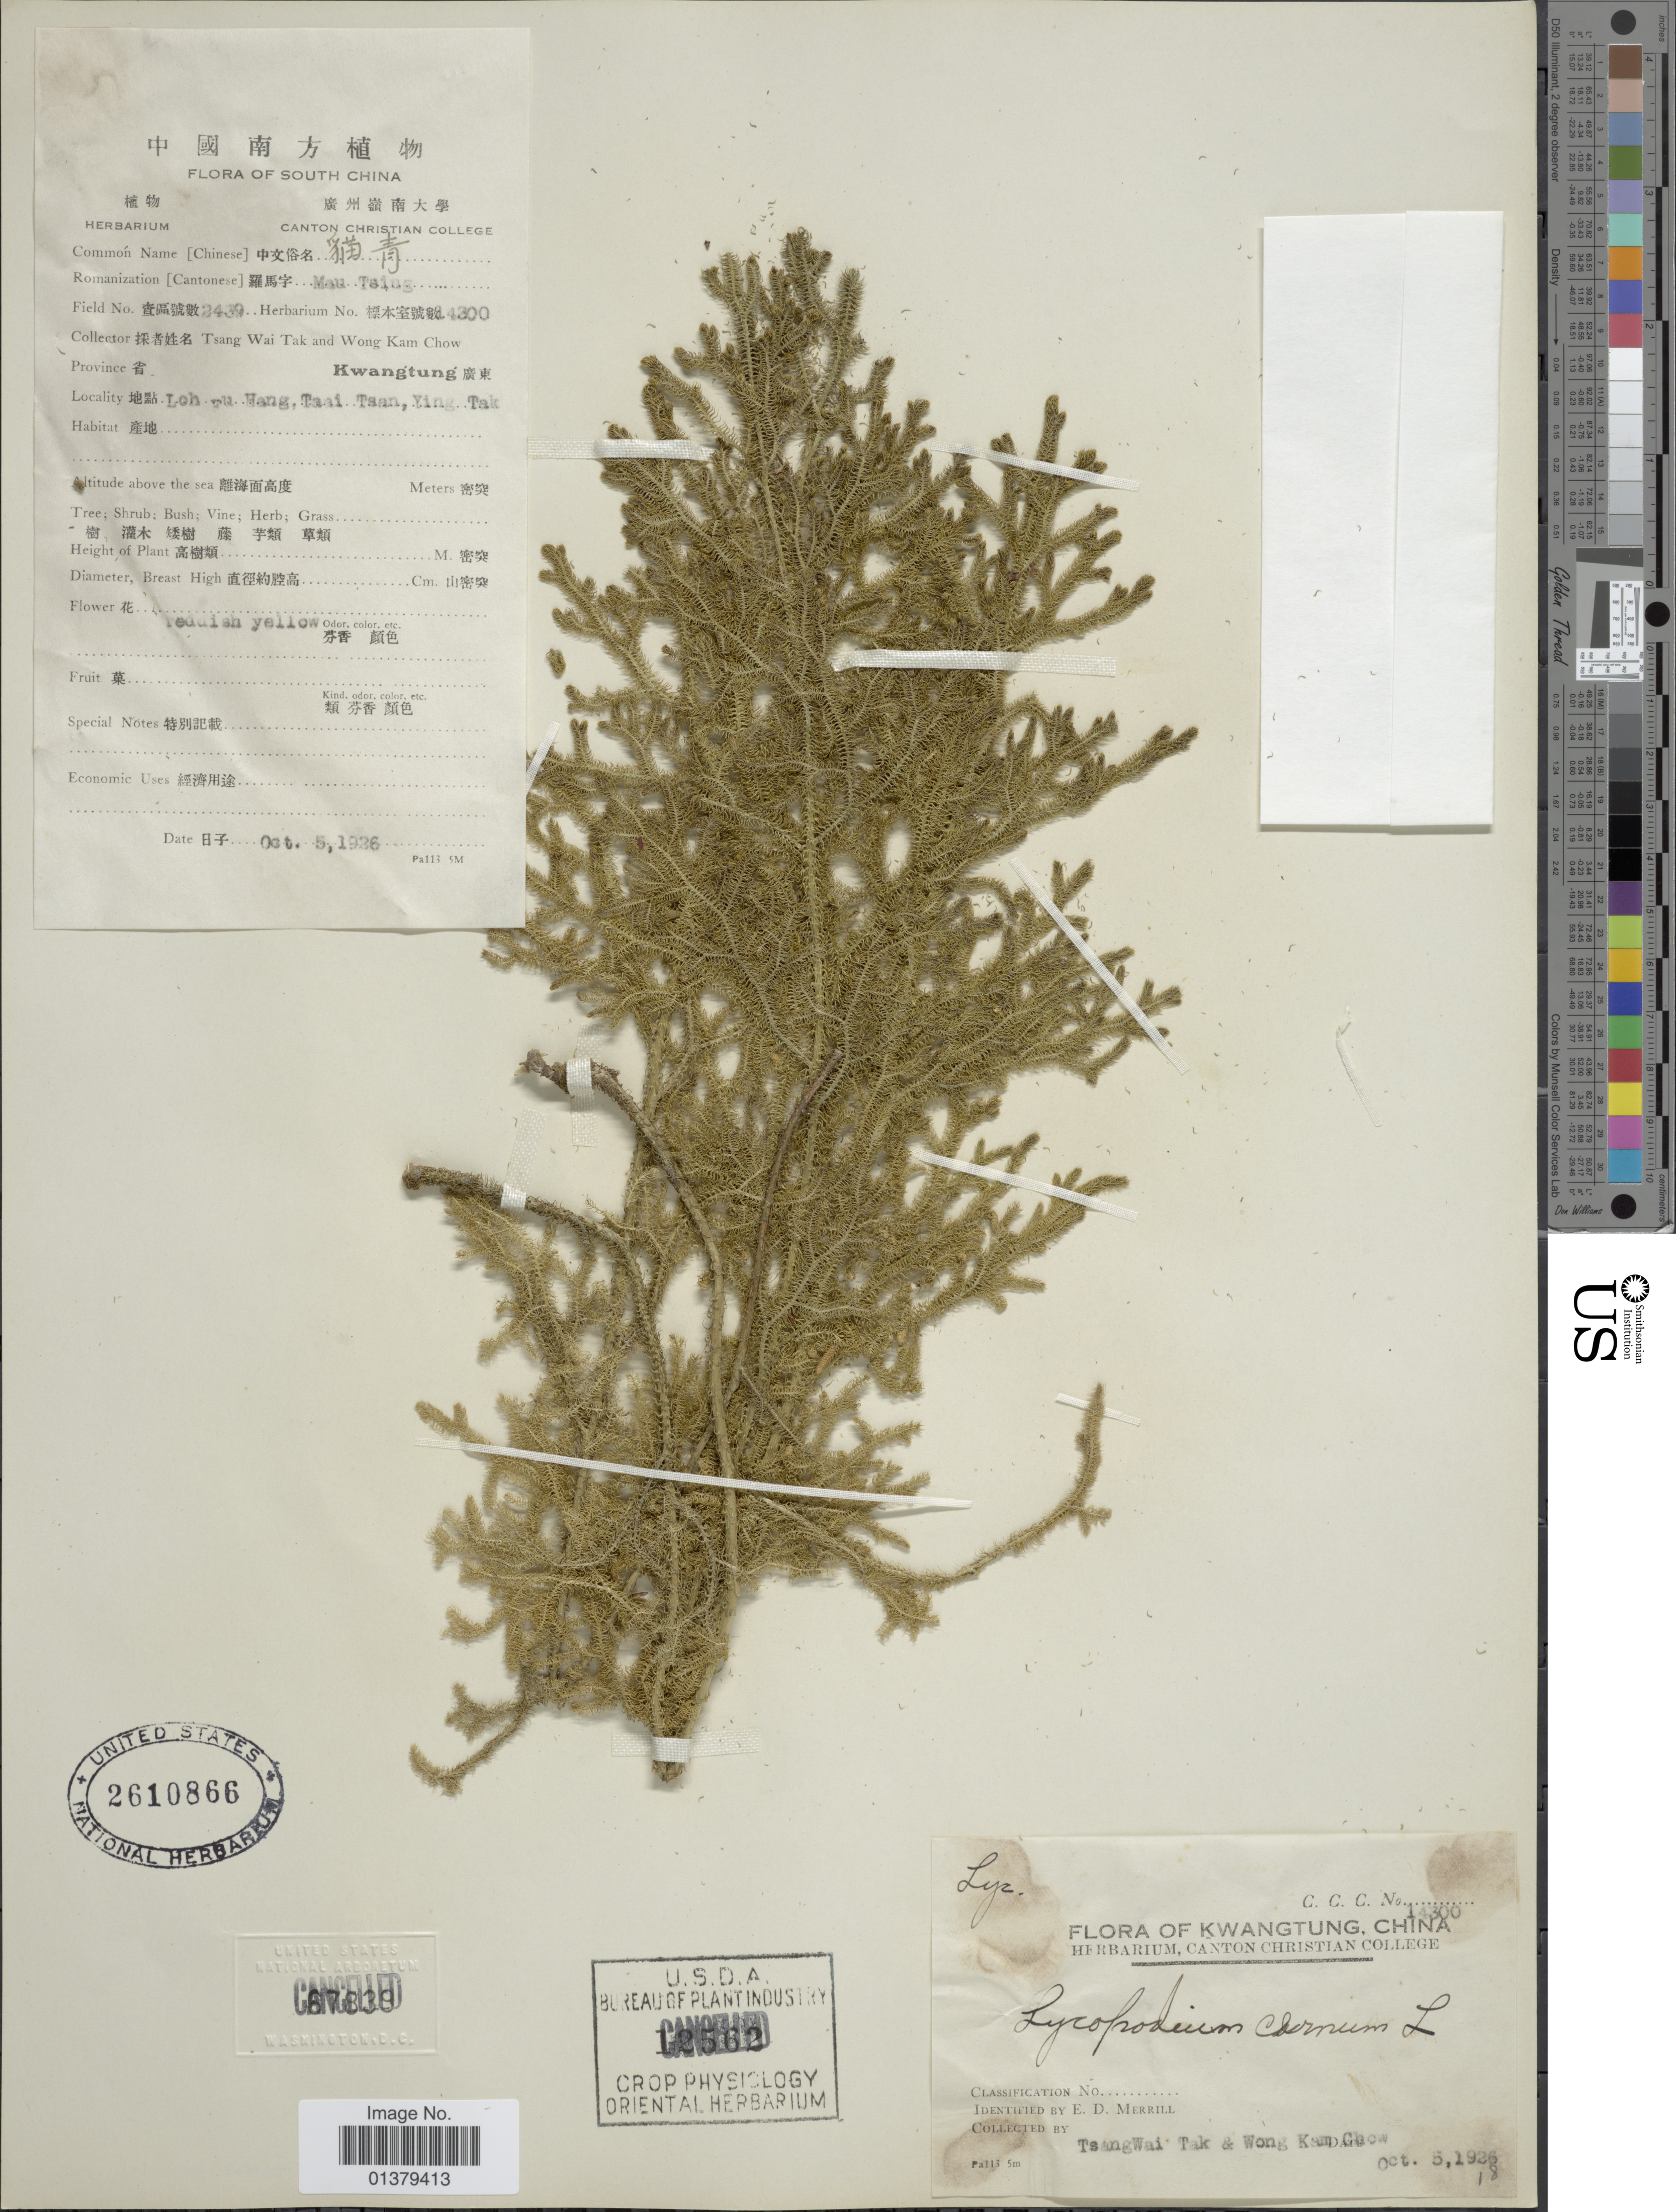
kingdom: Plantae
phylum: Tracheophyta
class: Lycopodiopsida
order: Lycopodiales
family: Lycopodiaceae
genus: Palhinhaea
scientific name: Palhinhaea cernua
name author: (L.) Vasc. & Franco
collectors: W. T. Tsang & W. Chow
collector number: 4300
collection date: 1936-10-05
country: China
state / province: Guangdong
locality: South China, Kwangtung, Loh ru Wang Tsan, Ying Tak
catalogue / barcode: US 2610866